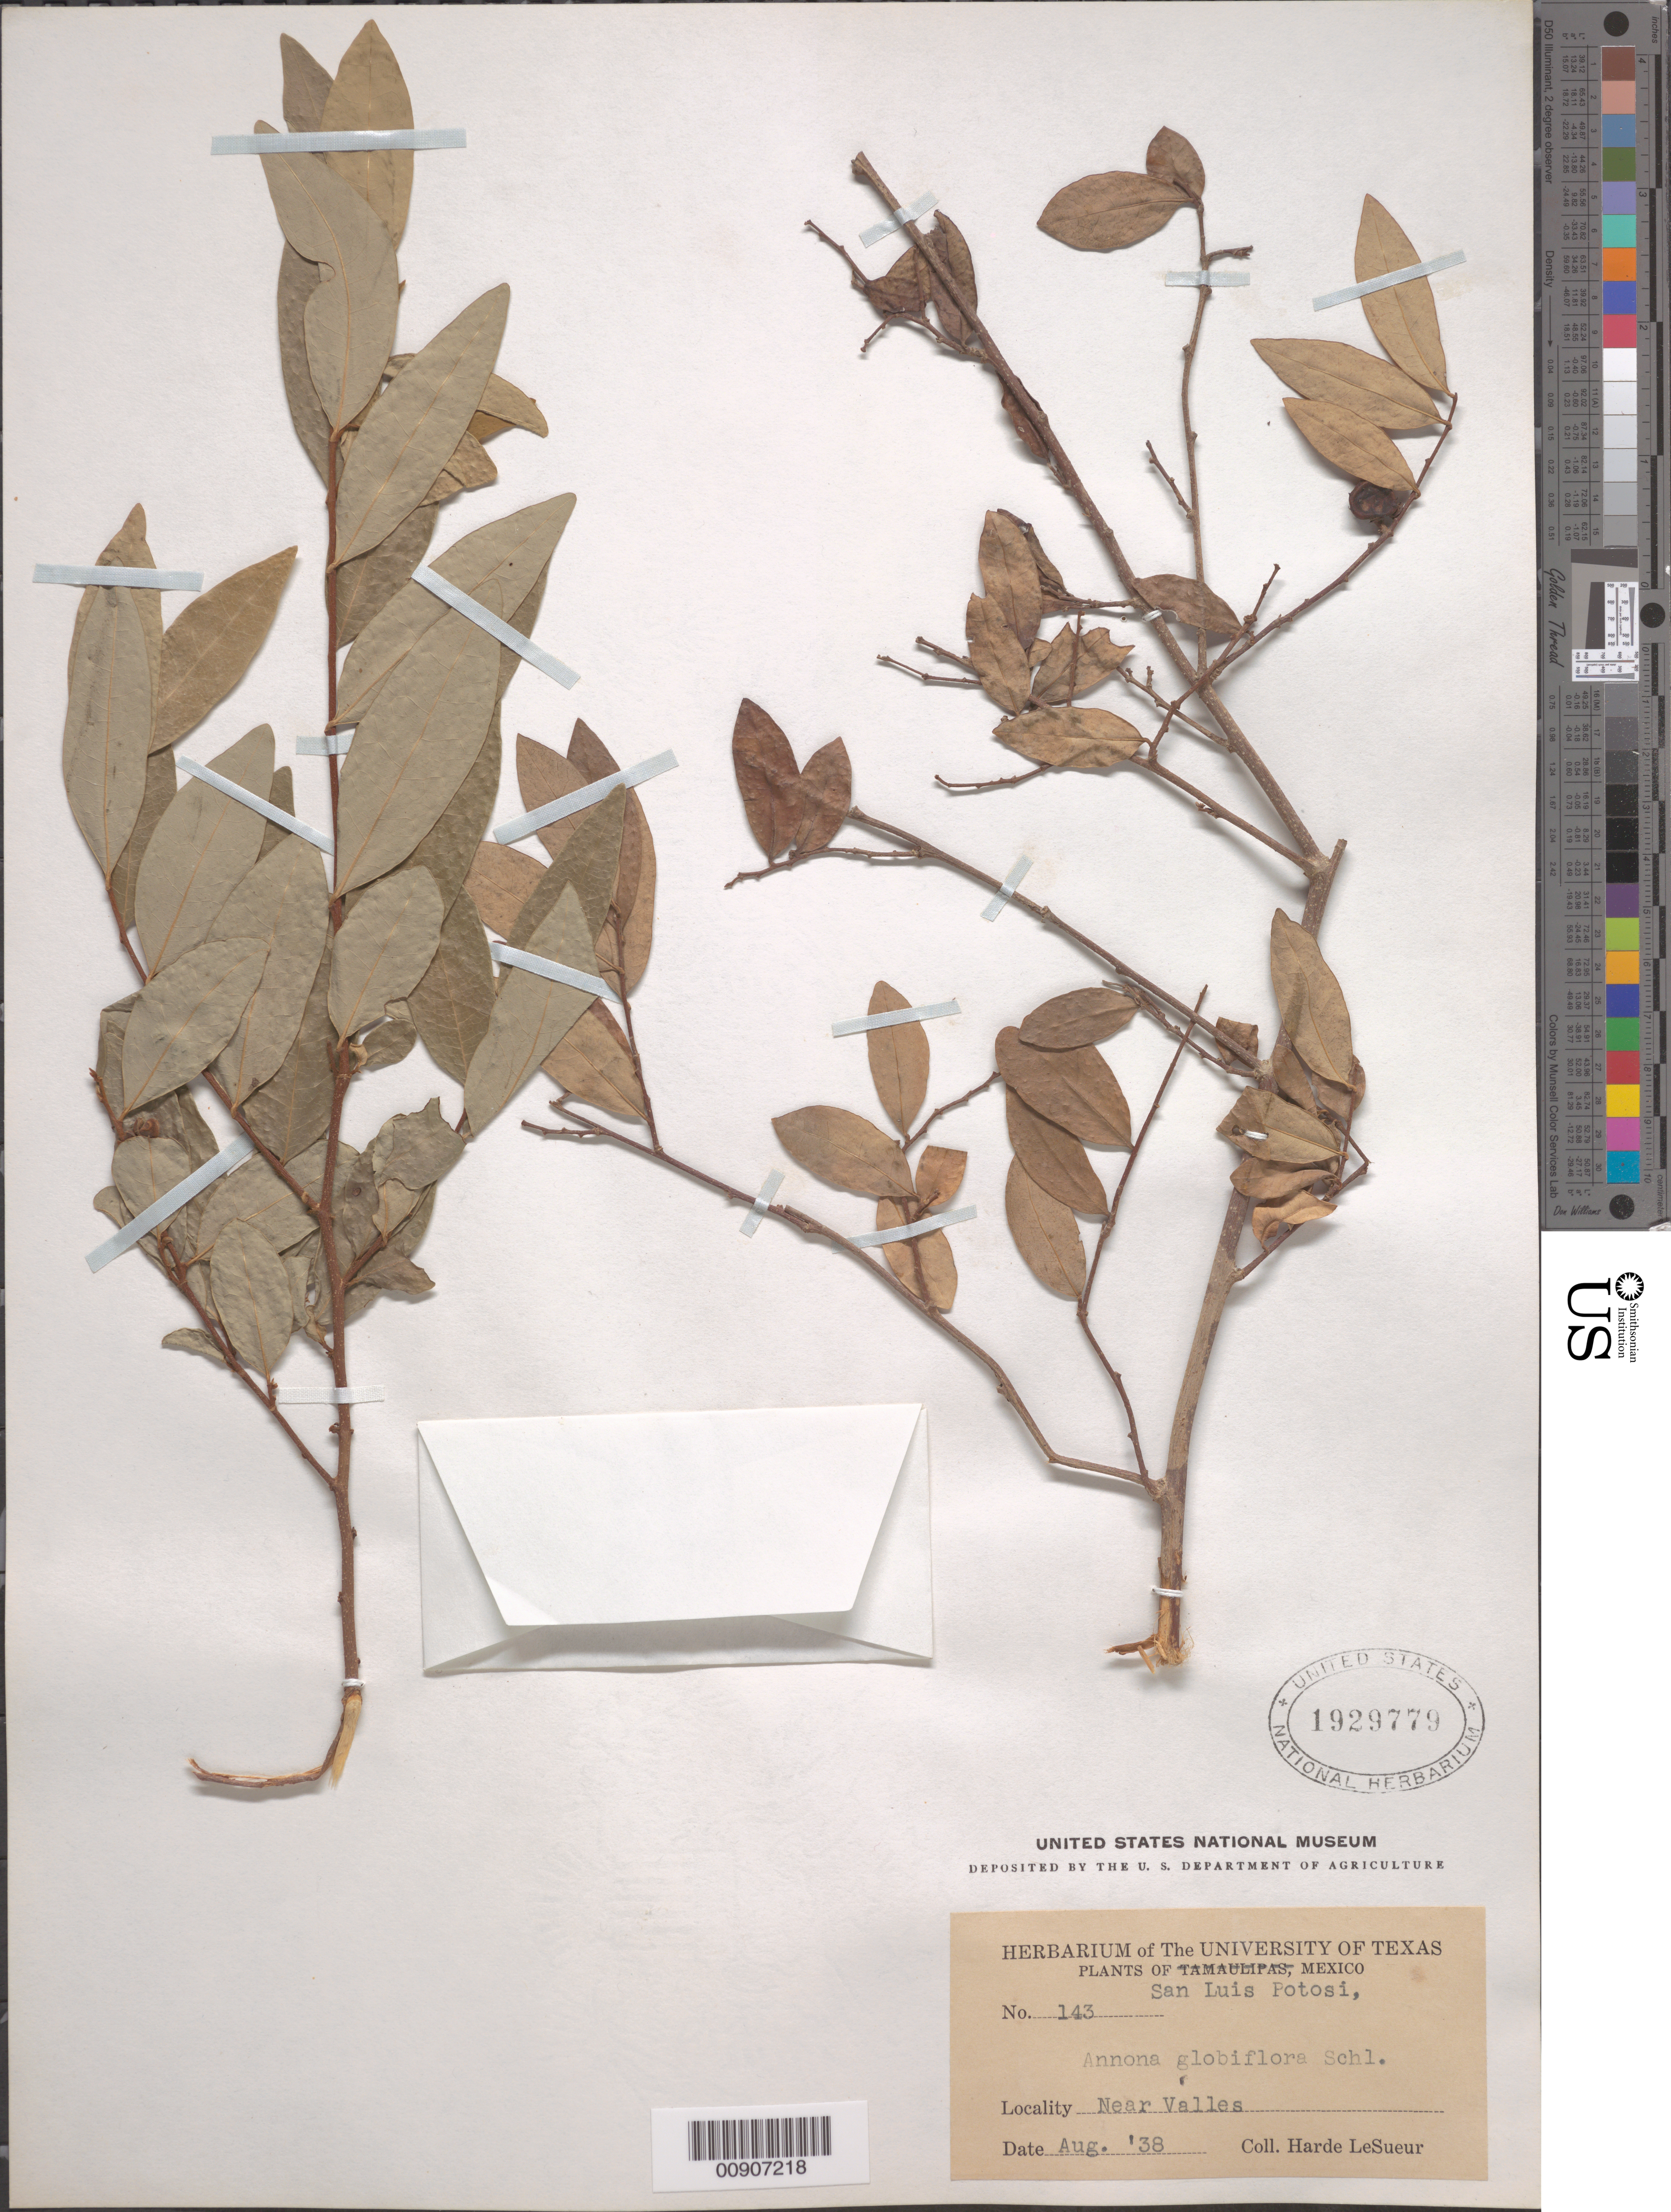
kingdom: Plantae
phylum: Tracheophyta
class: Magnoliopsida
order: Magnoliales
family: Annonaceae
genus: Annona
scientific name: Annona globiflora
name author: Schltdl.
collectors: D. H. LeSueur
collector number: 143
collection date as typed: Aug 1938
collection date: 1938-08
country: Mexico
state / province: San Luis Potosí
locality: San Luis Potosí: Near Valles.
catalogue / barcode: US 1929779